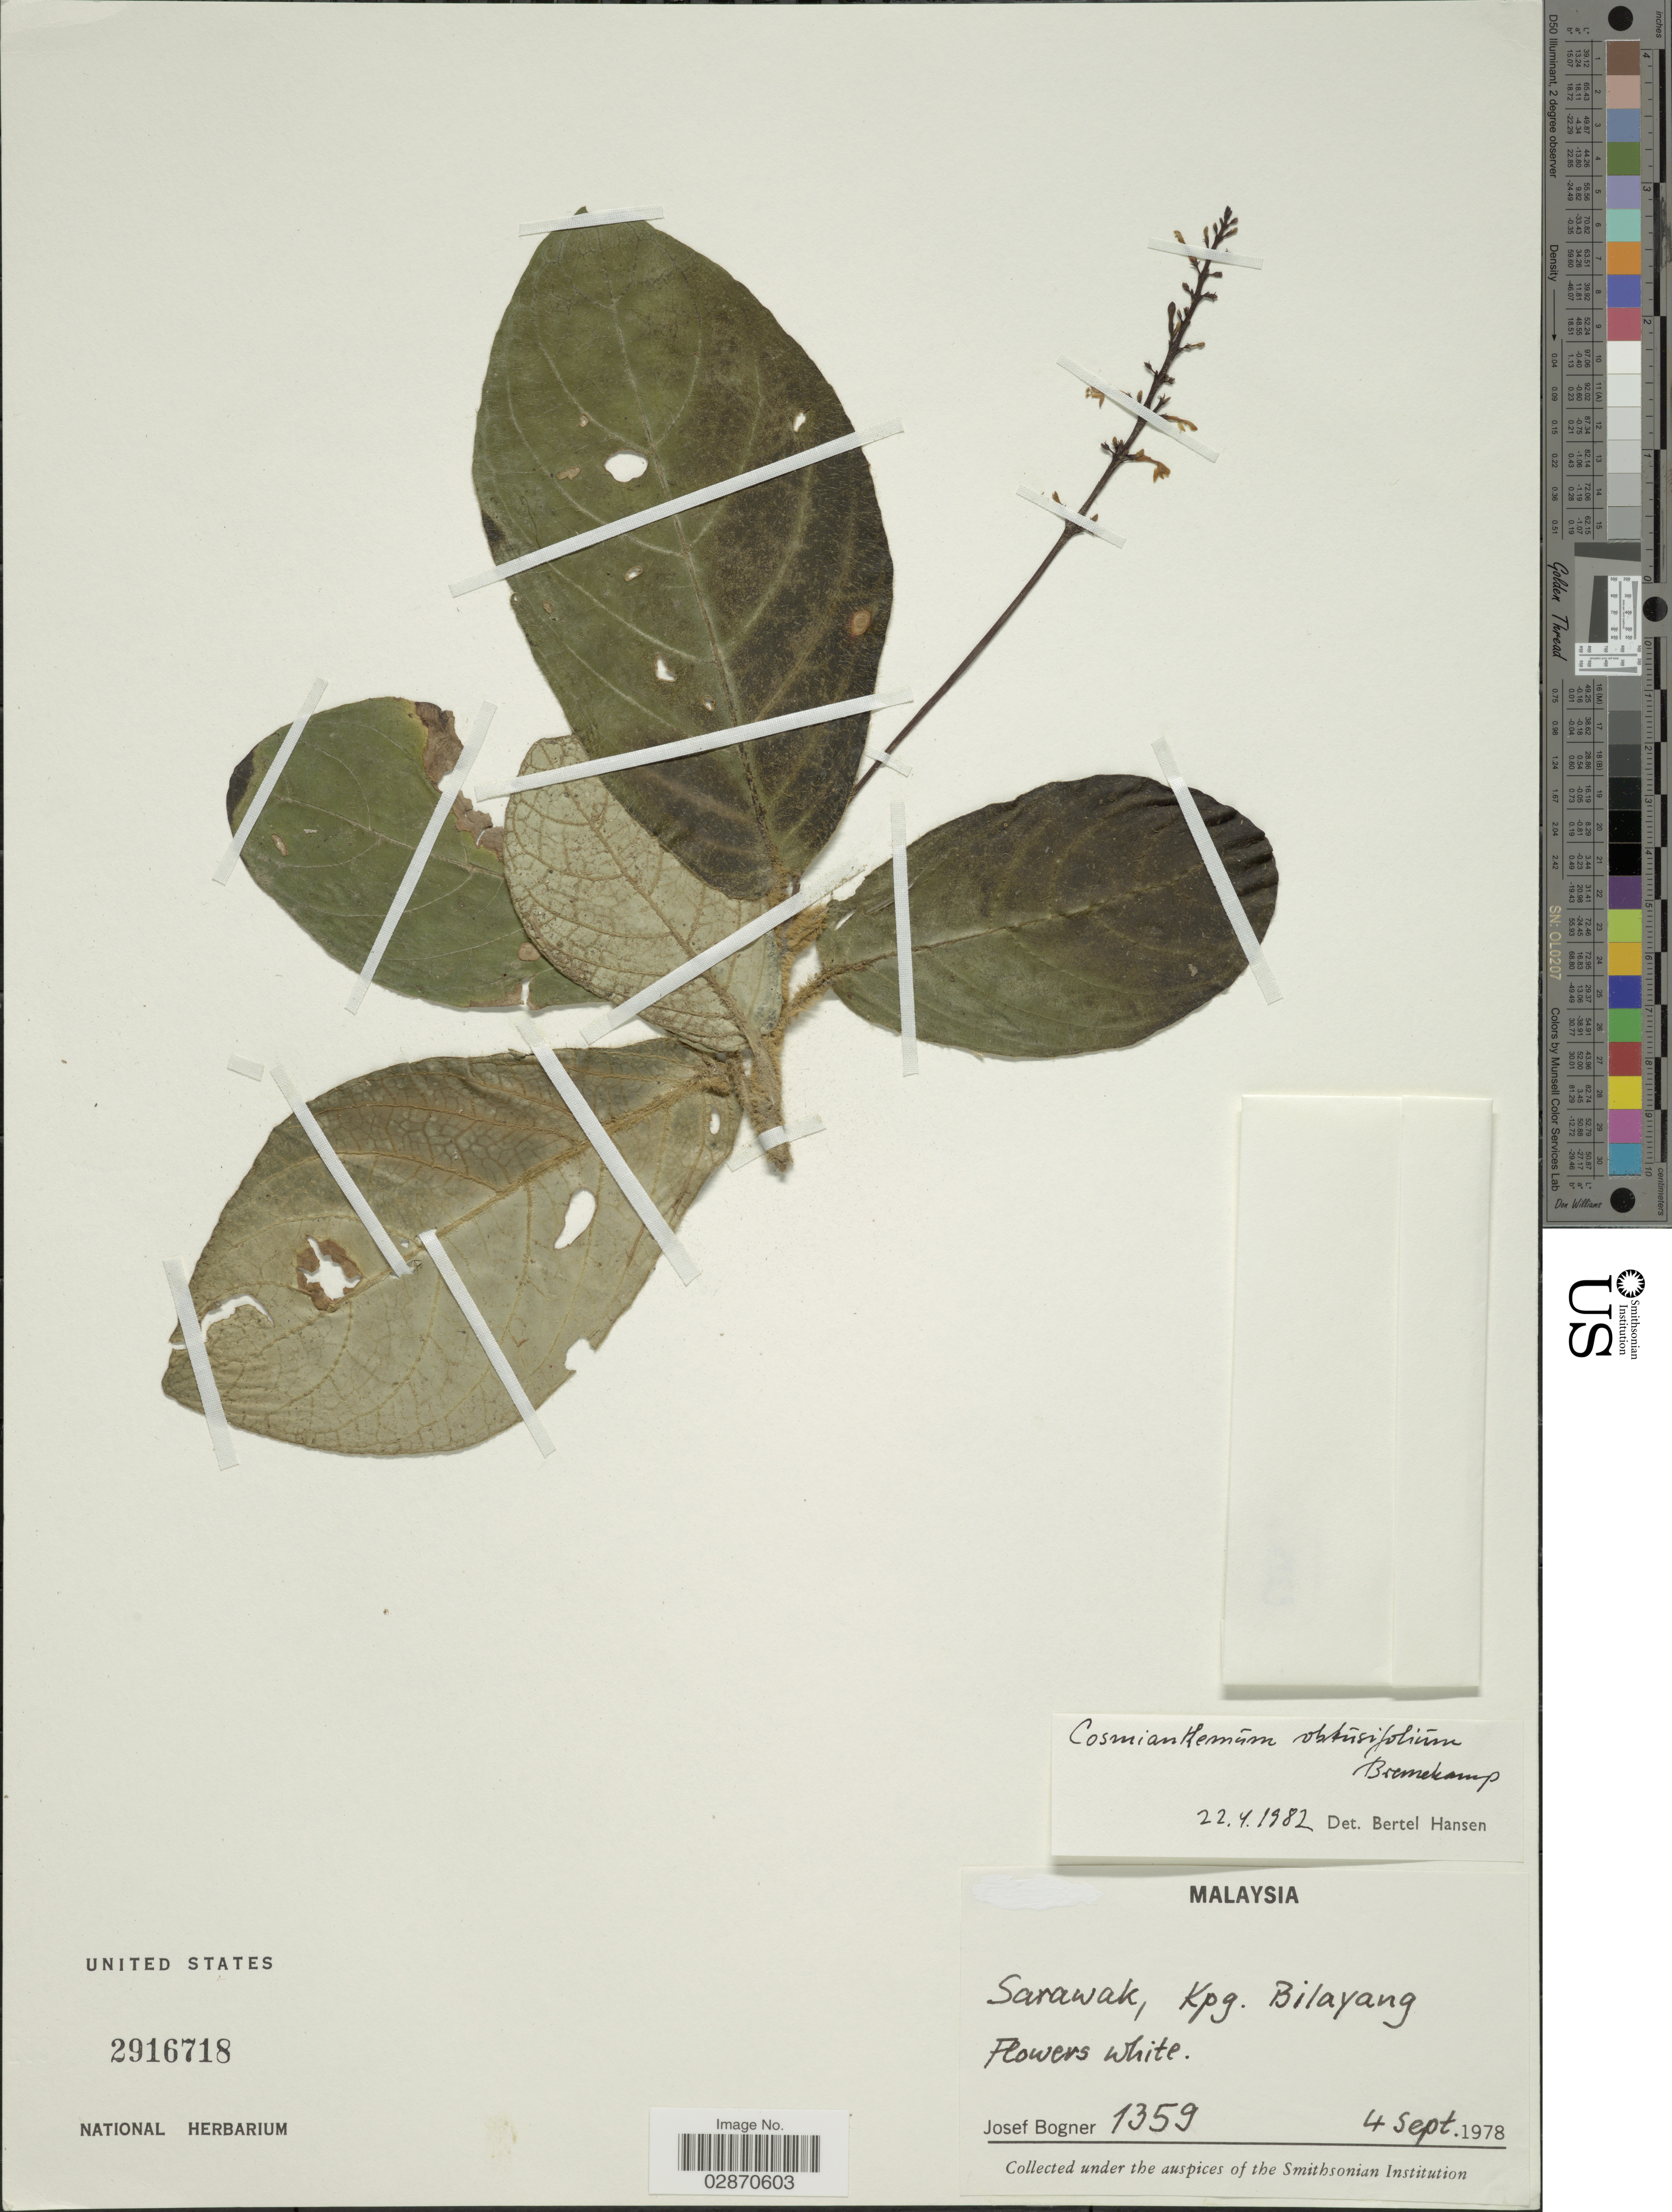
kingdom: Plantae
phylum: Tracheophyta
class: Magnoliopsida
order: Lamiales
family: Acanthaceae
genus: Cosmianthemum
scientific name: Cosmianthemum obtusifolium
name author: Bremek.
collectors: J. Bogner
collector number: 1359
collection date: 1978-09-04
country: Malaysia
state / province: Sarawak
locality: Kpg. Bilayang.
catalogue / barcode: US 2916718